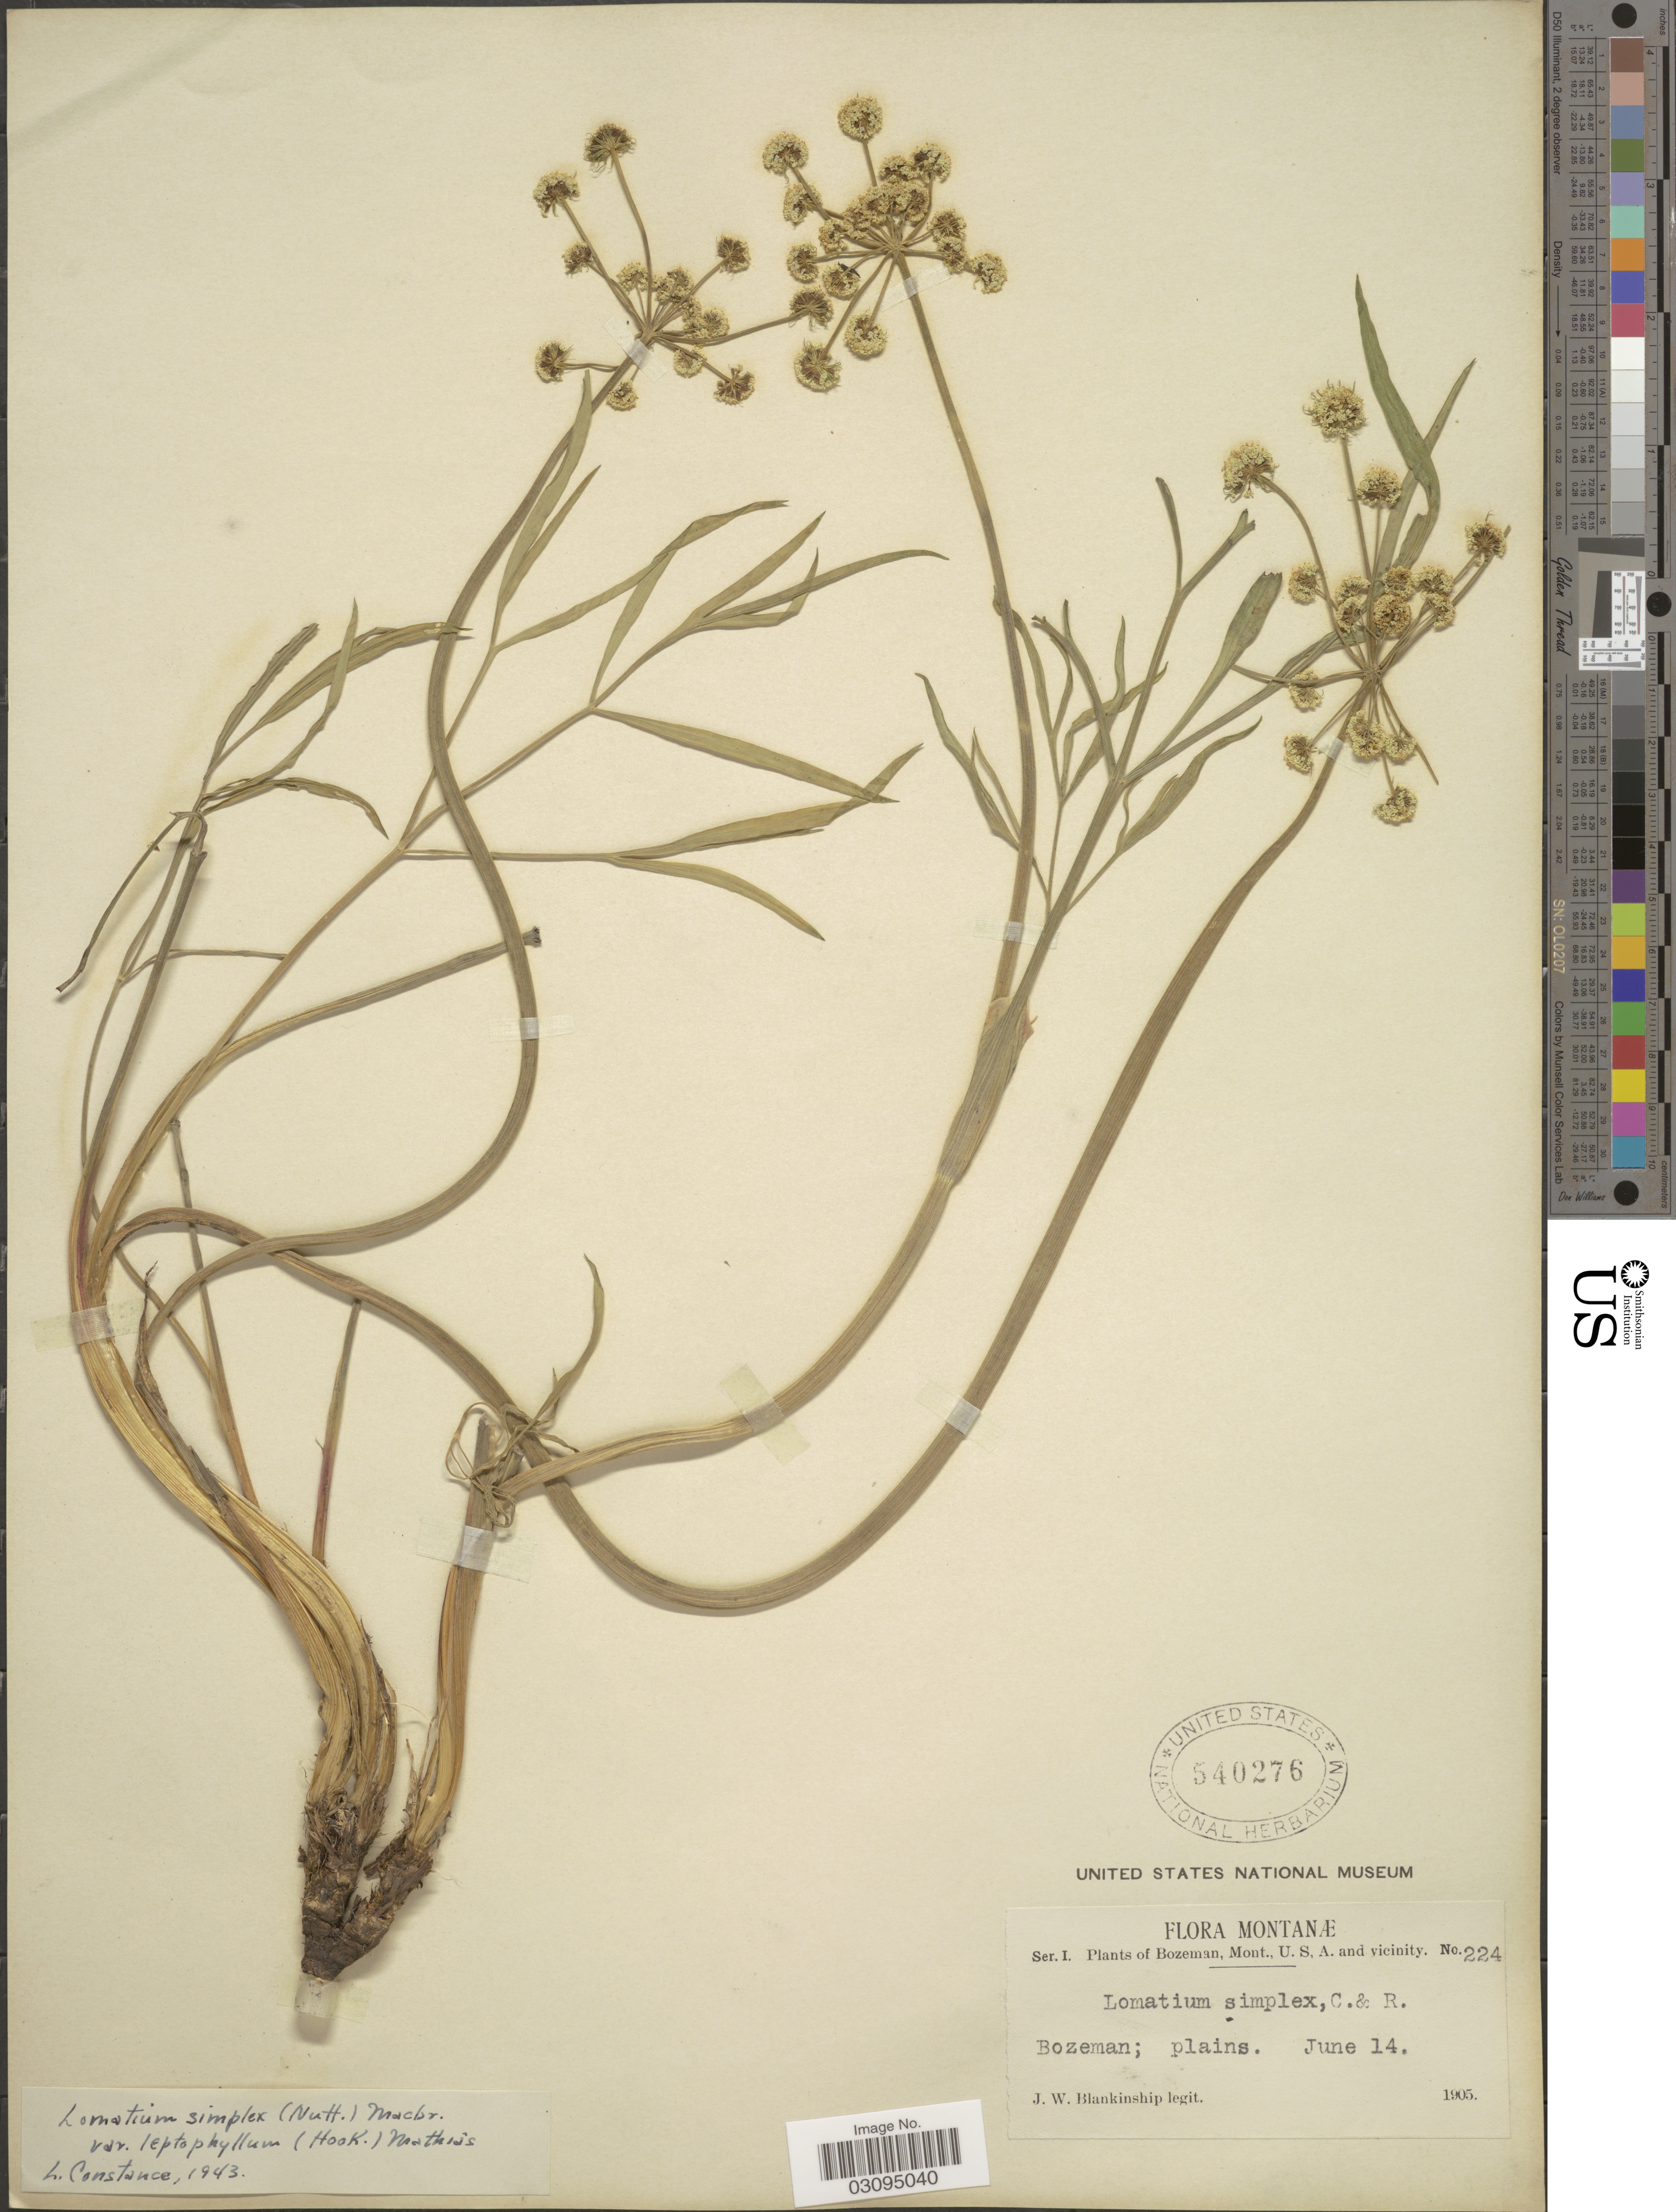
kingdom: Plantae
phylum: Tracheophyta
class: Magnoliopsida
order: Apiales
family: Apiaceae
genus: Lomatium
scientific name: Lomatium simplex var. leptophyllum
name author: (Hook.) Mathias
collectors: J. W. Blankinship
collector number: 224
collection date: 1905-06-14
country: United States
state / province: Montana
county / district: Gallatin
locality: Bozeman.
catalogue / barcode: US 540276